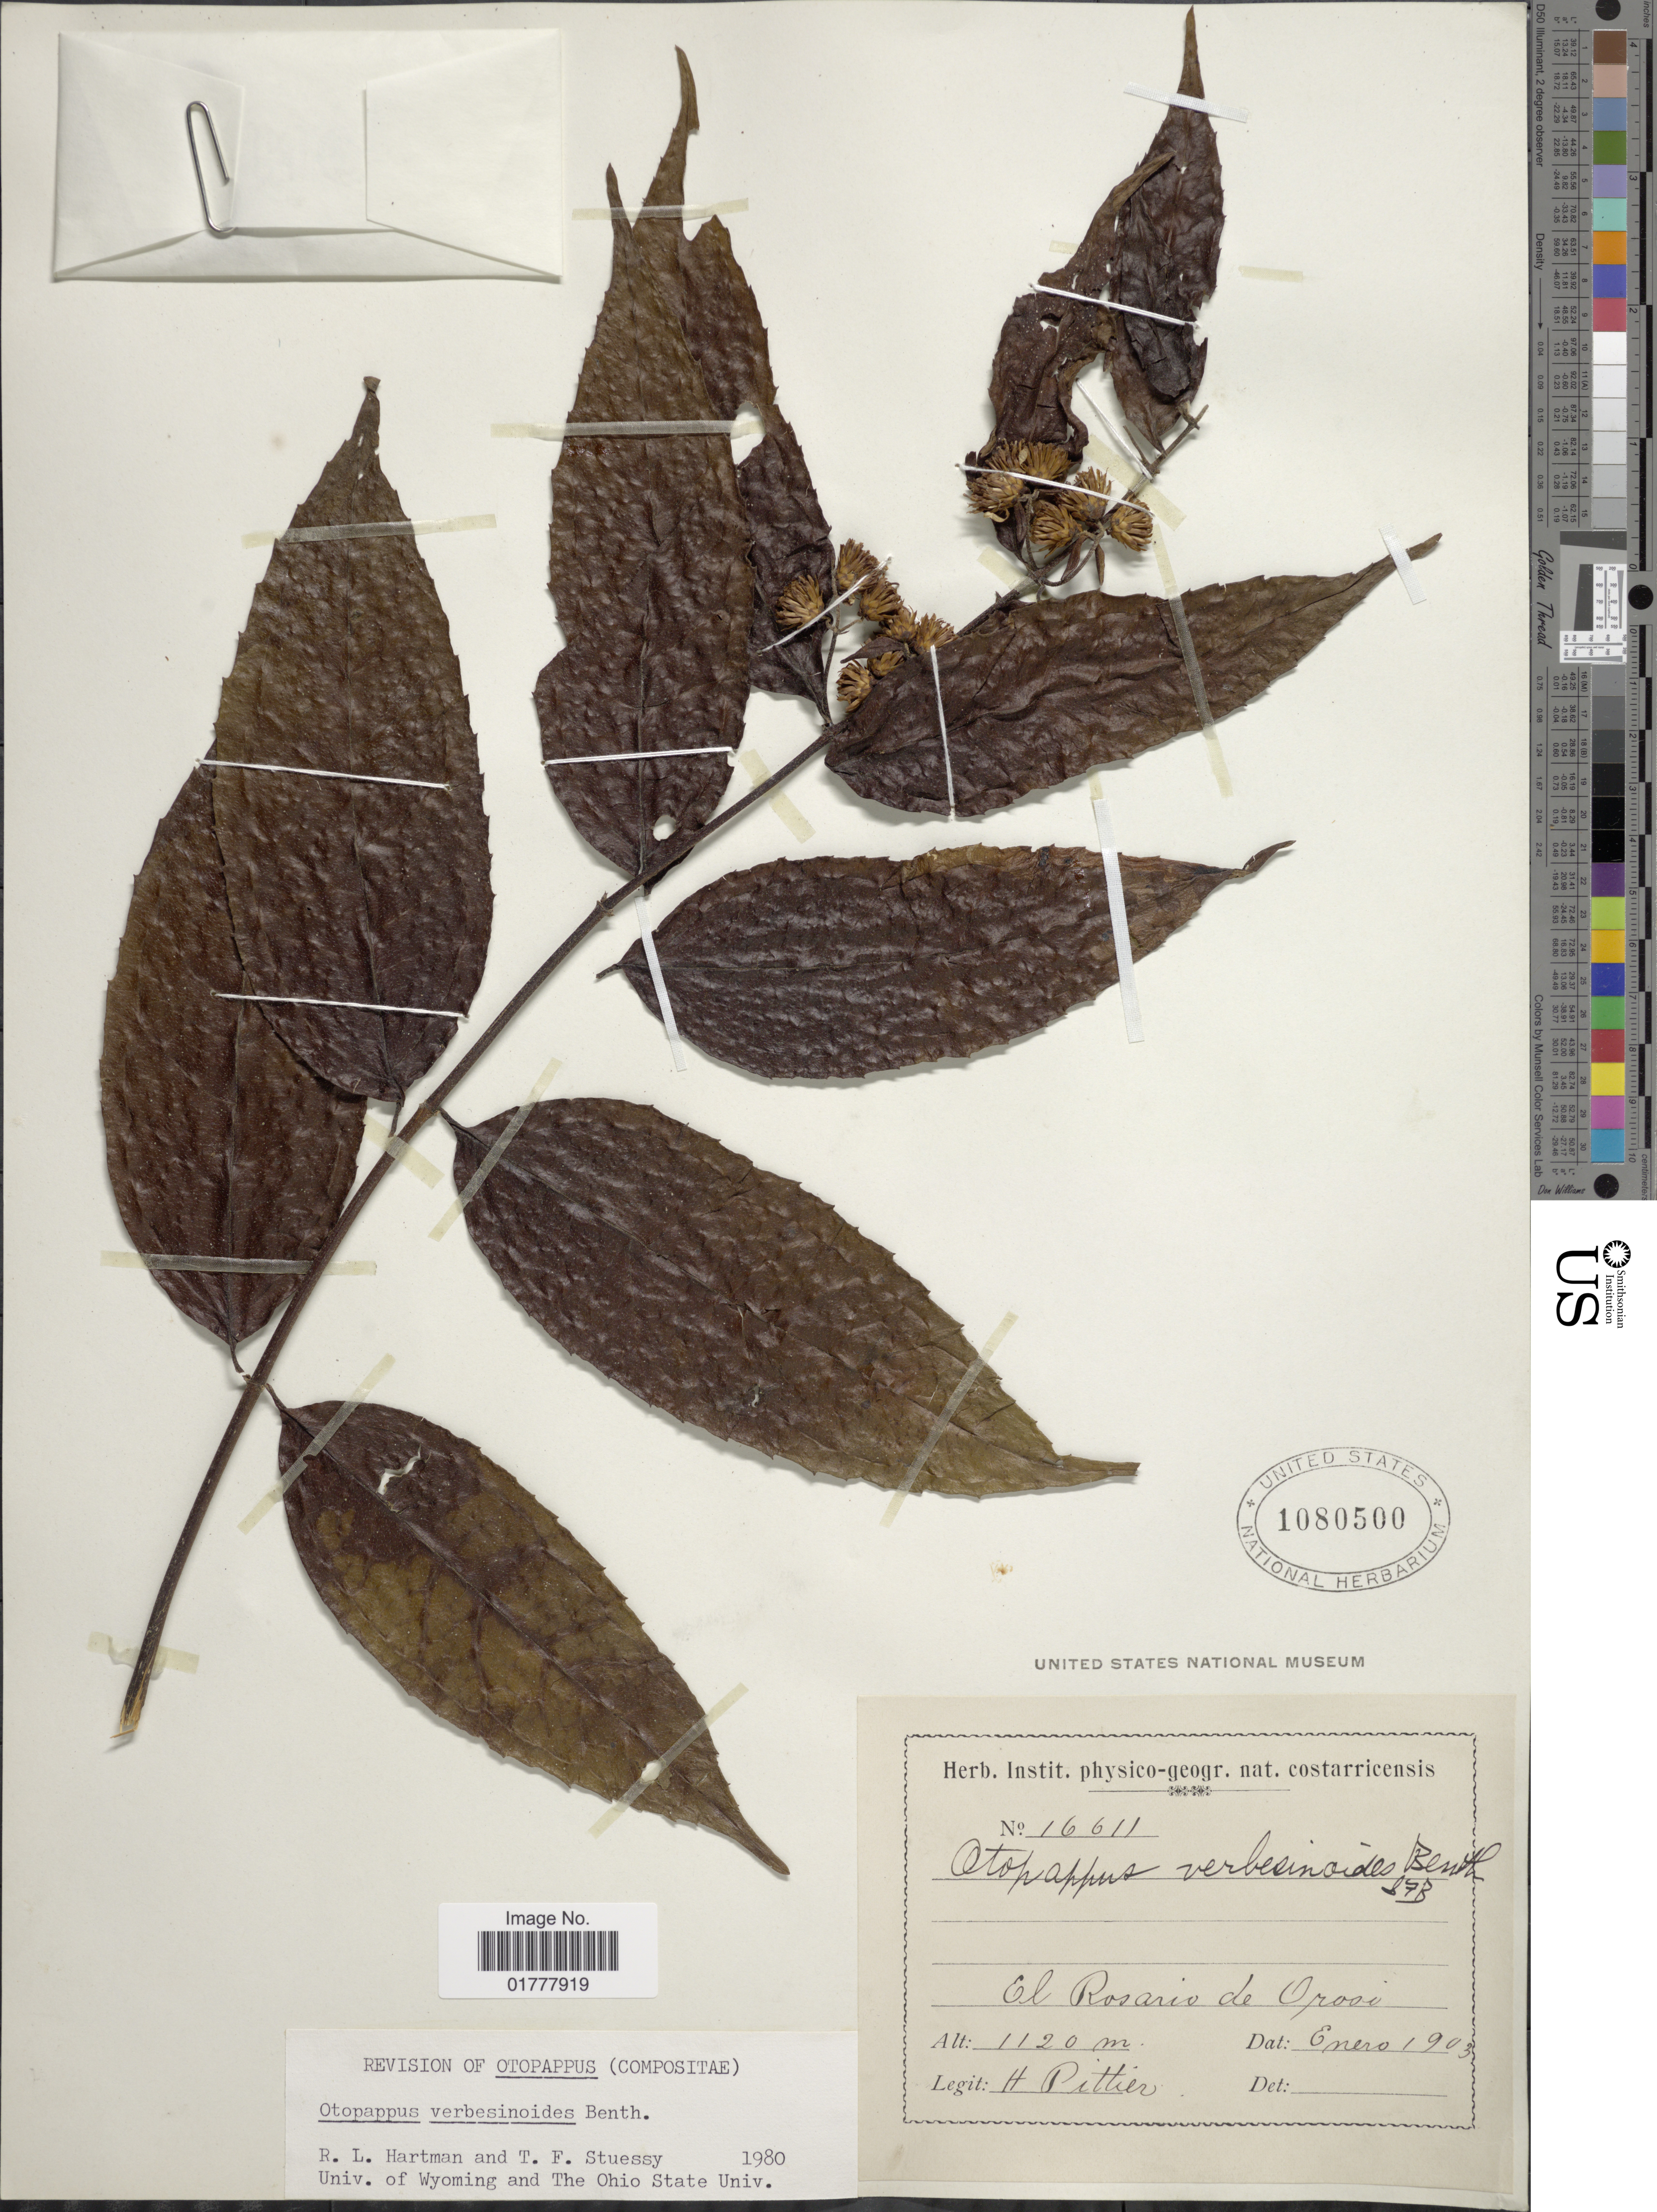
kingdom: Plantae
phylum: Tracheophyta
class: Magnoliopsida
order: Asterales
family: Asteraceae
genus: Otopappus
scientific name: Otopappus verbesinoides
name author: Benth.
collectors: H. F. Pittier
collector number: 16611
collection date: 1903-01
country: Costa Rica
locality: El Rosario de Orosi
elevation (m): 1120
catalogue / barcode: US 1080500